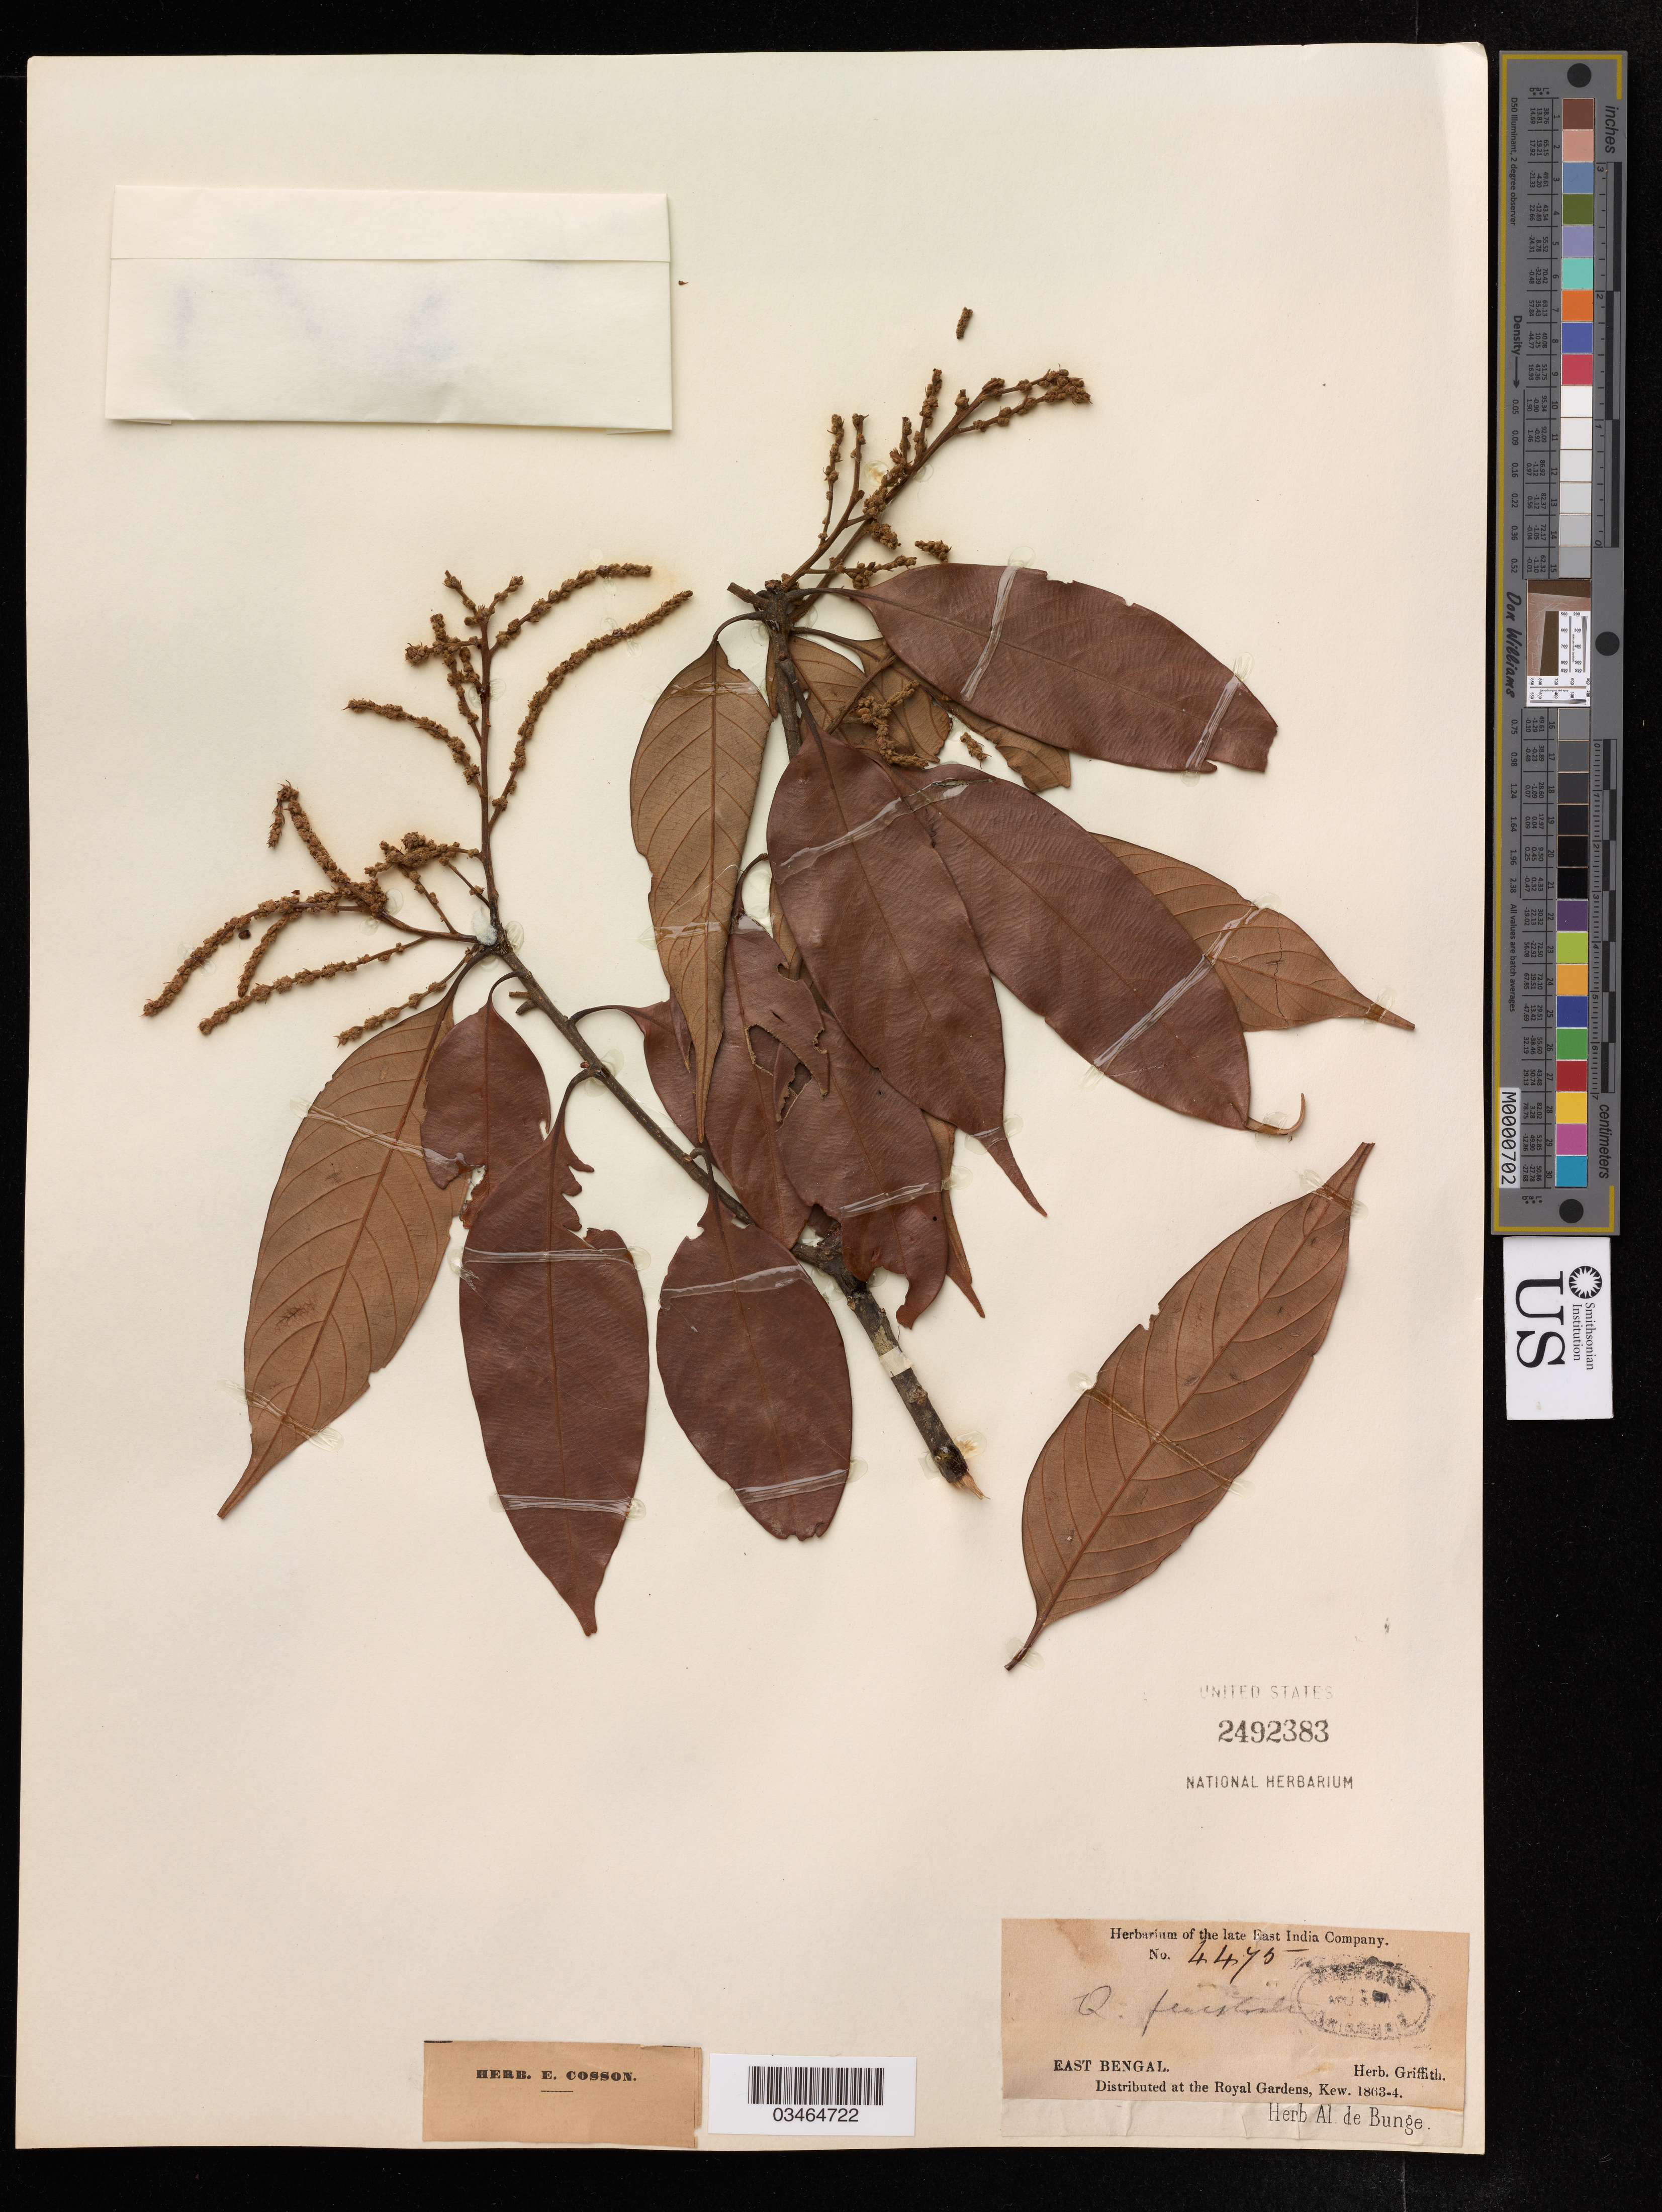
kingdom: Plantae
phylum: Tracheophyta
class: Magnoliopsida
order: Fagales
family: Fagaceae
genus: Quercus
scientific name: Quercus fenestrata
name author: Roxb.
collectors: ex herb. Griffith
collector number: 4475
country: Bangladesh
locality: East Bengal.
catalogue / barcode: US 2492383